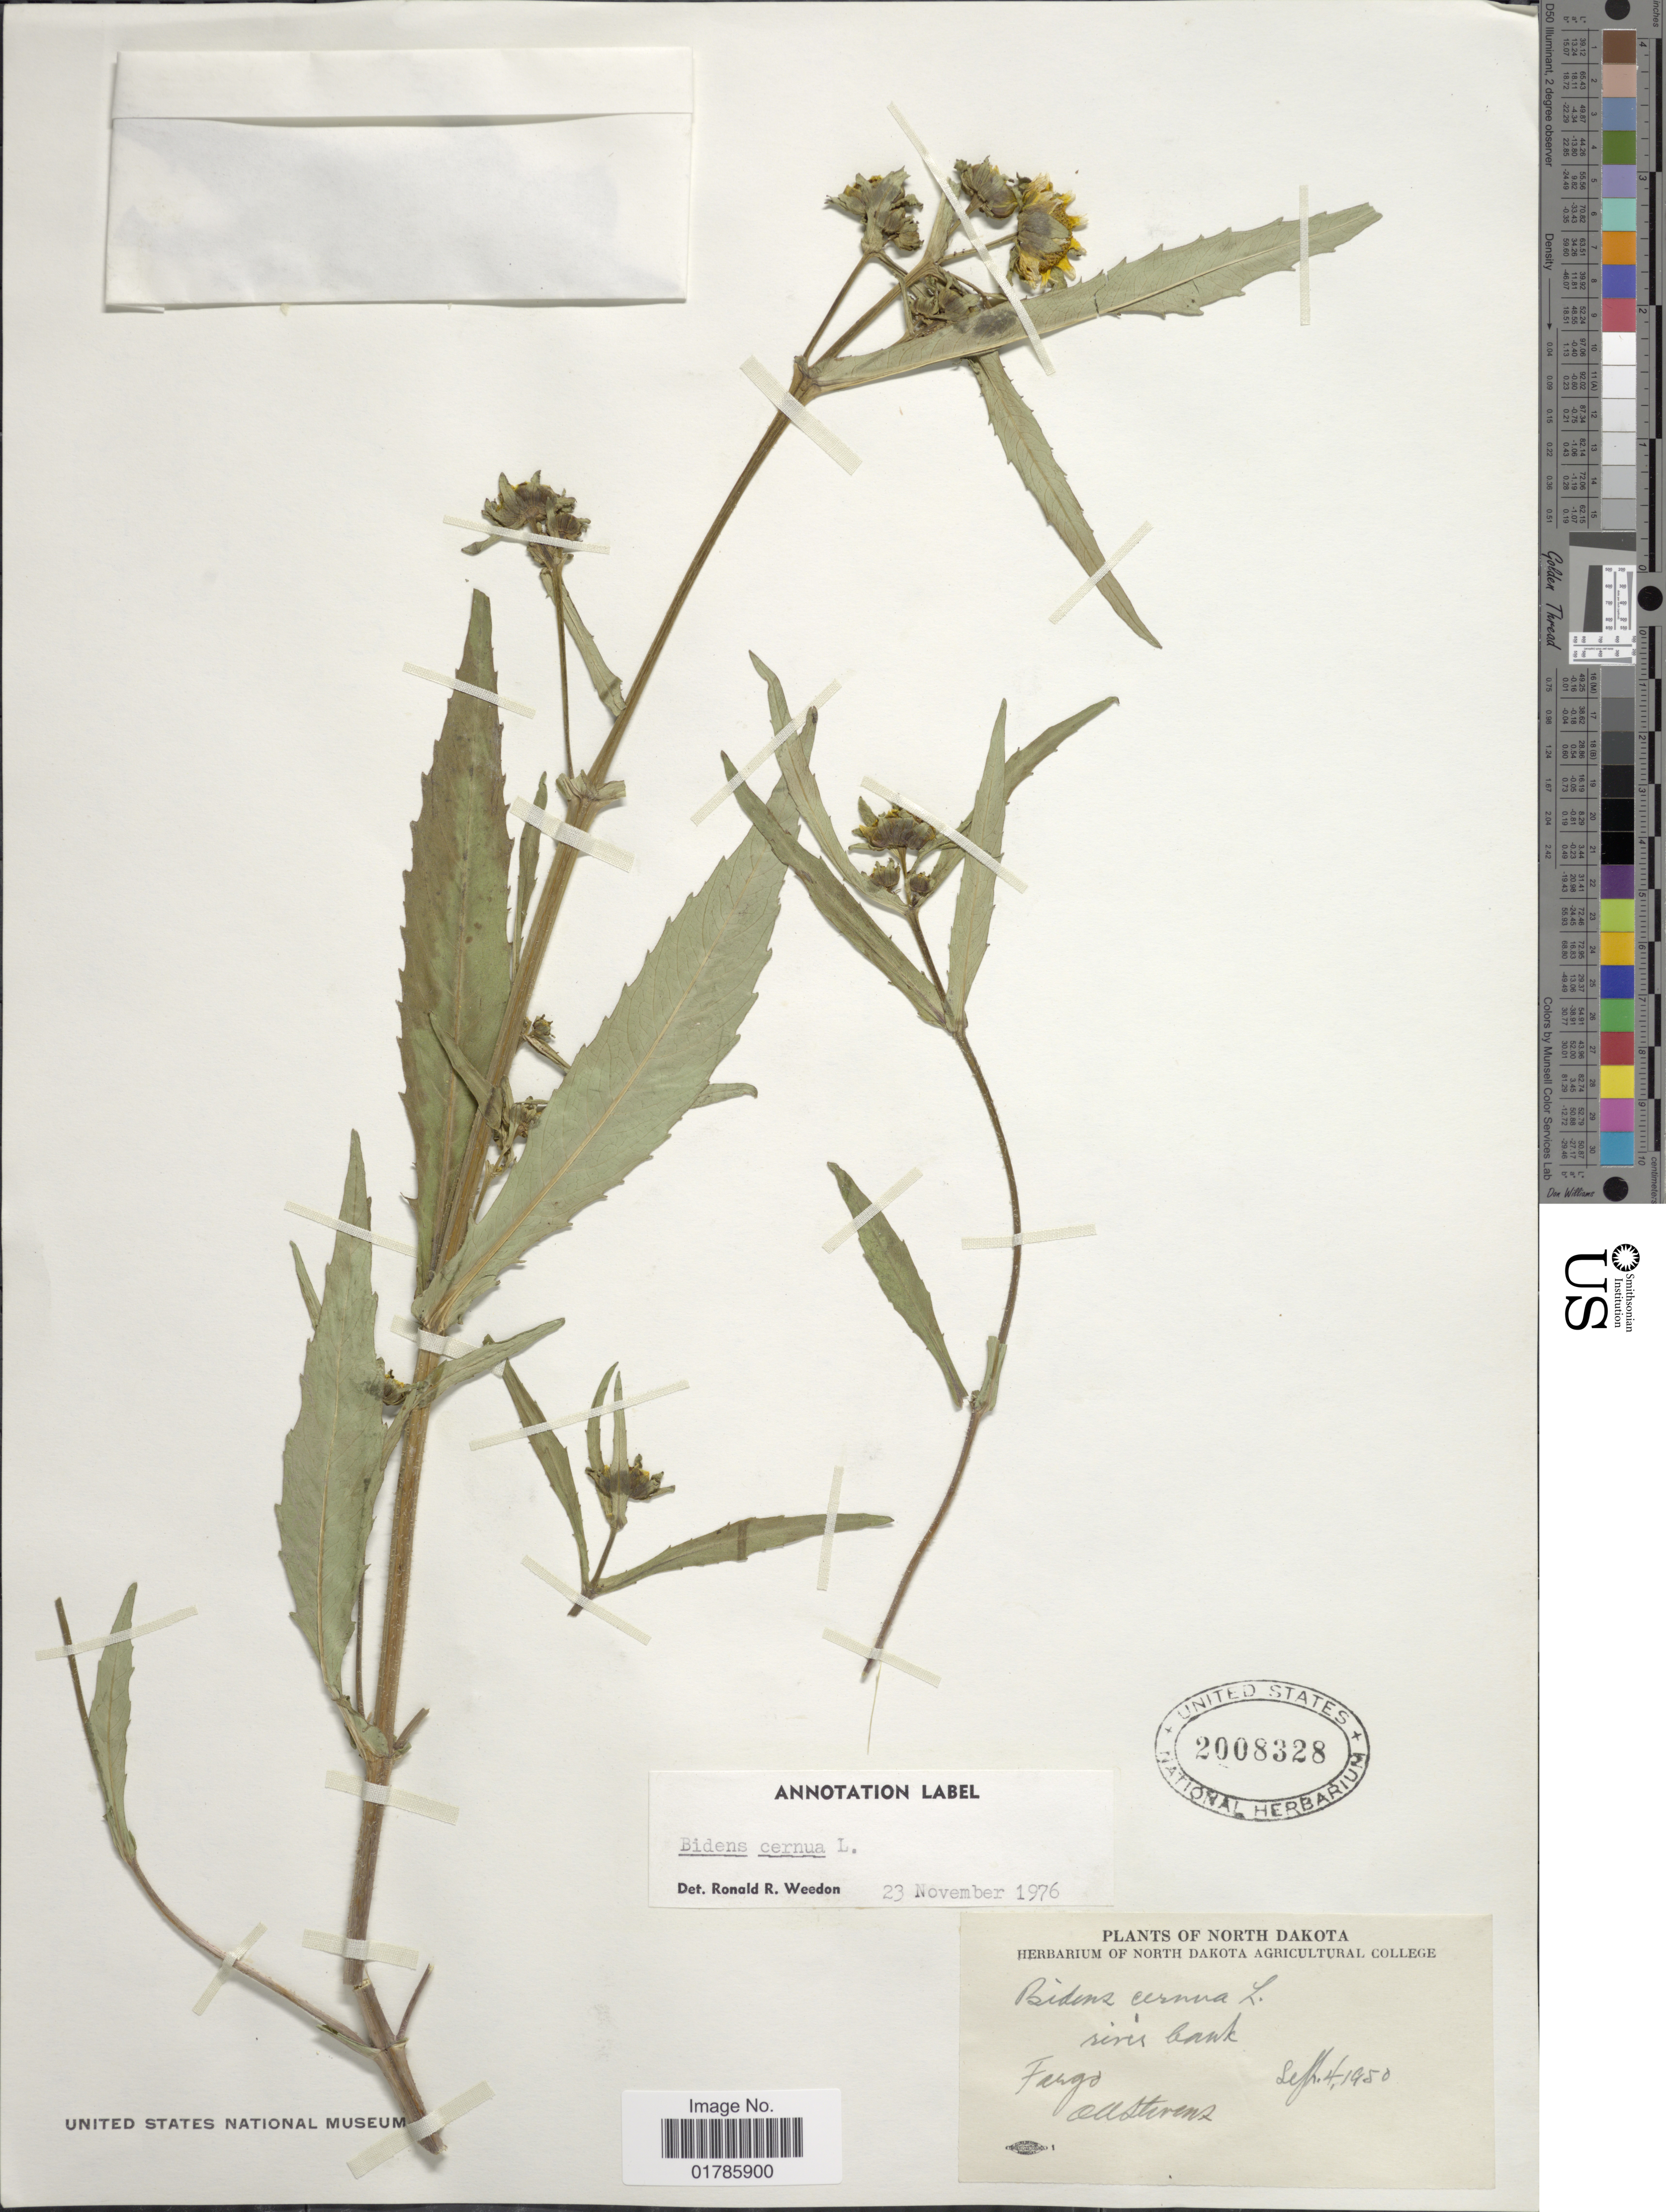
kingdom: Plantae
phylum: Tracheophyta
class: Magnoliopsida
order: Asterales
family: Asteraceae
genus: Bidens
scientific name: Bidens cernua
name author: L.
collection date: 1950-09-04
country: United States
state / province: North Dakota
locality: Fargo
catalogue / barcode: US 2008328